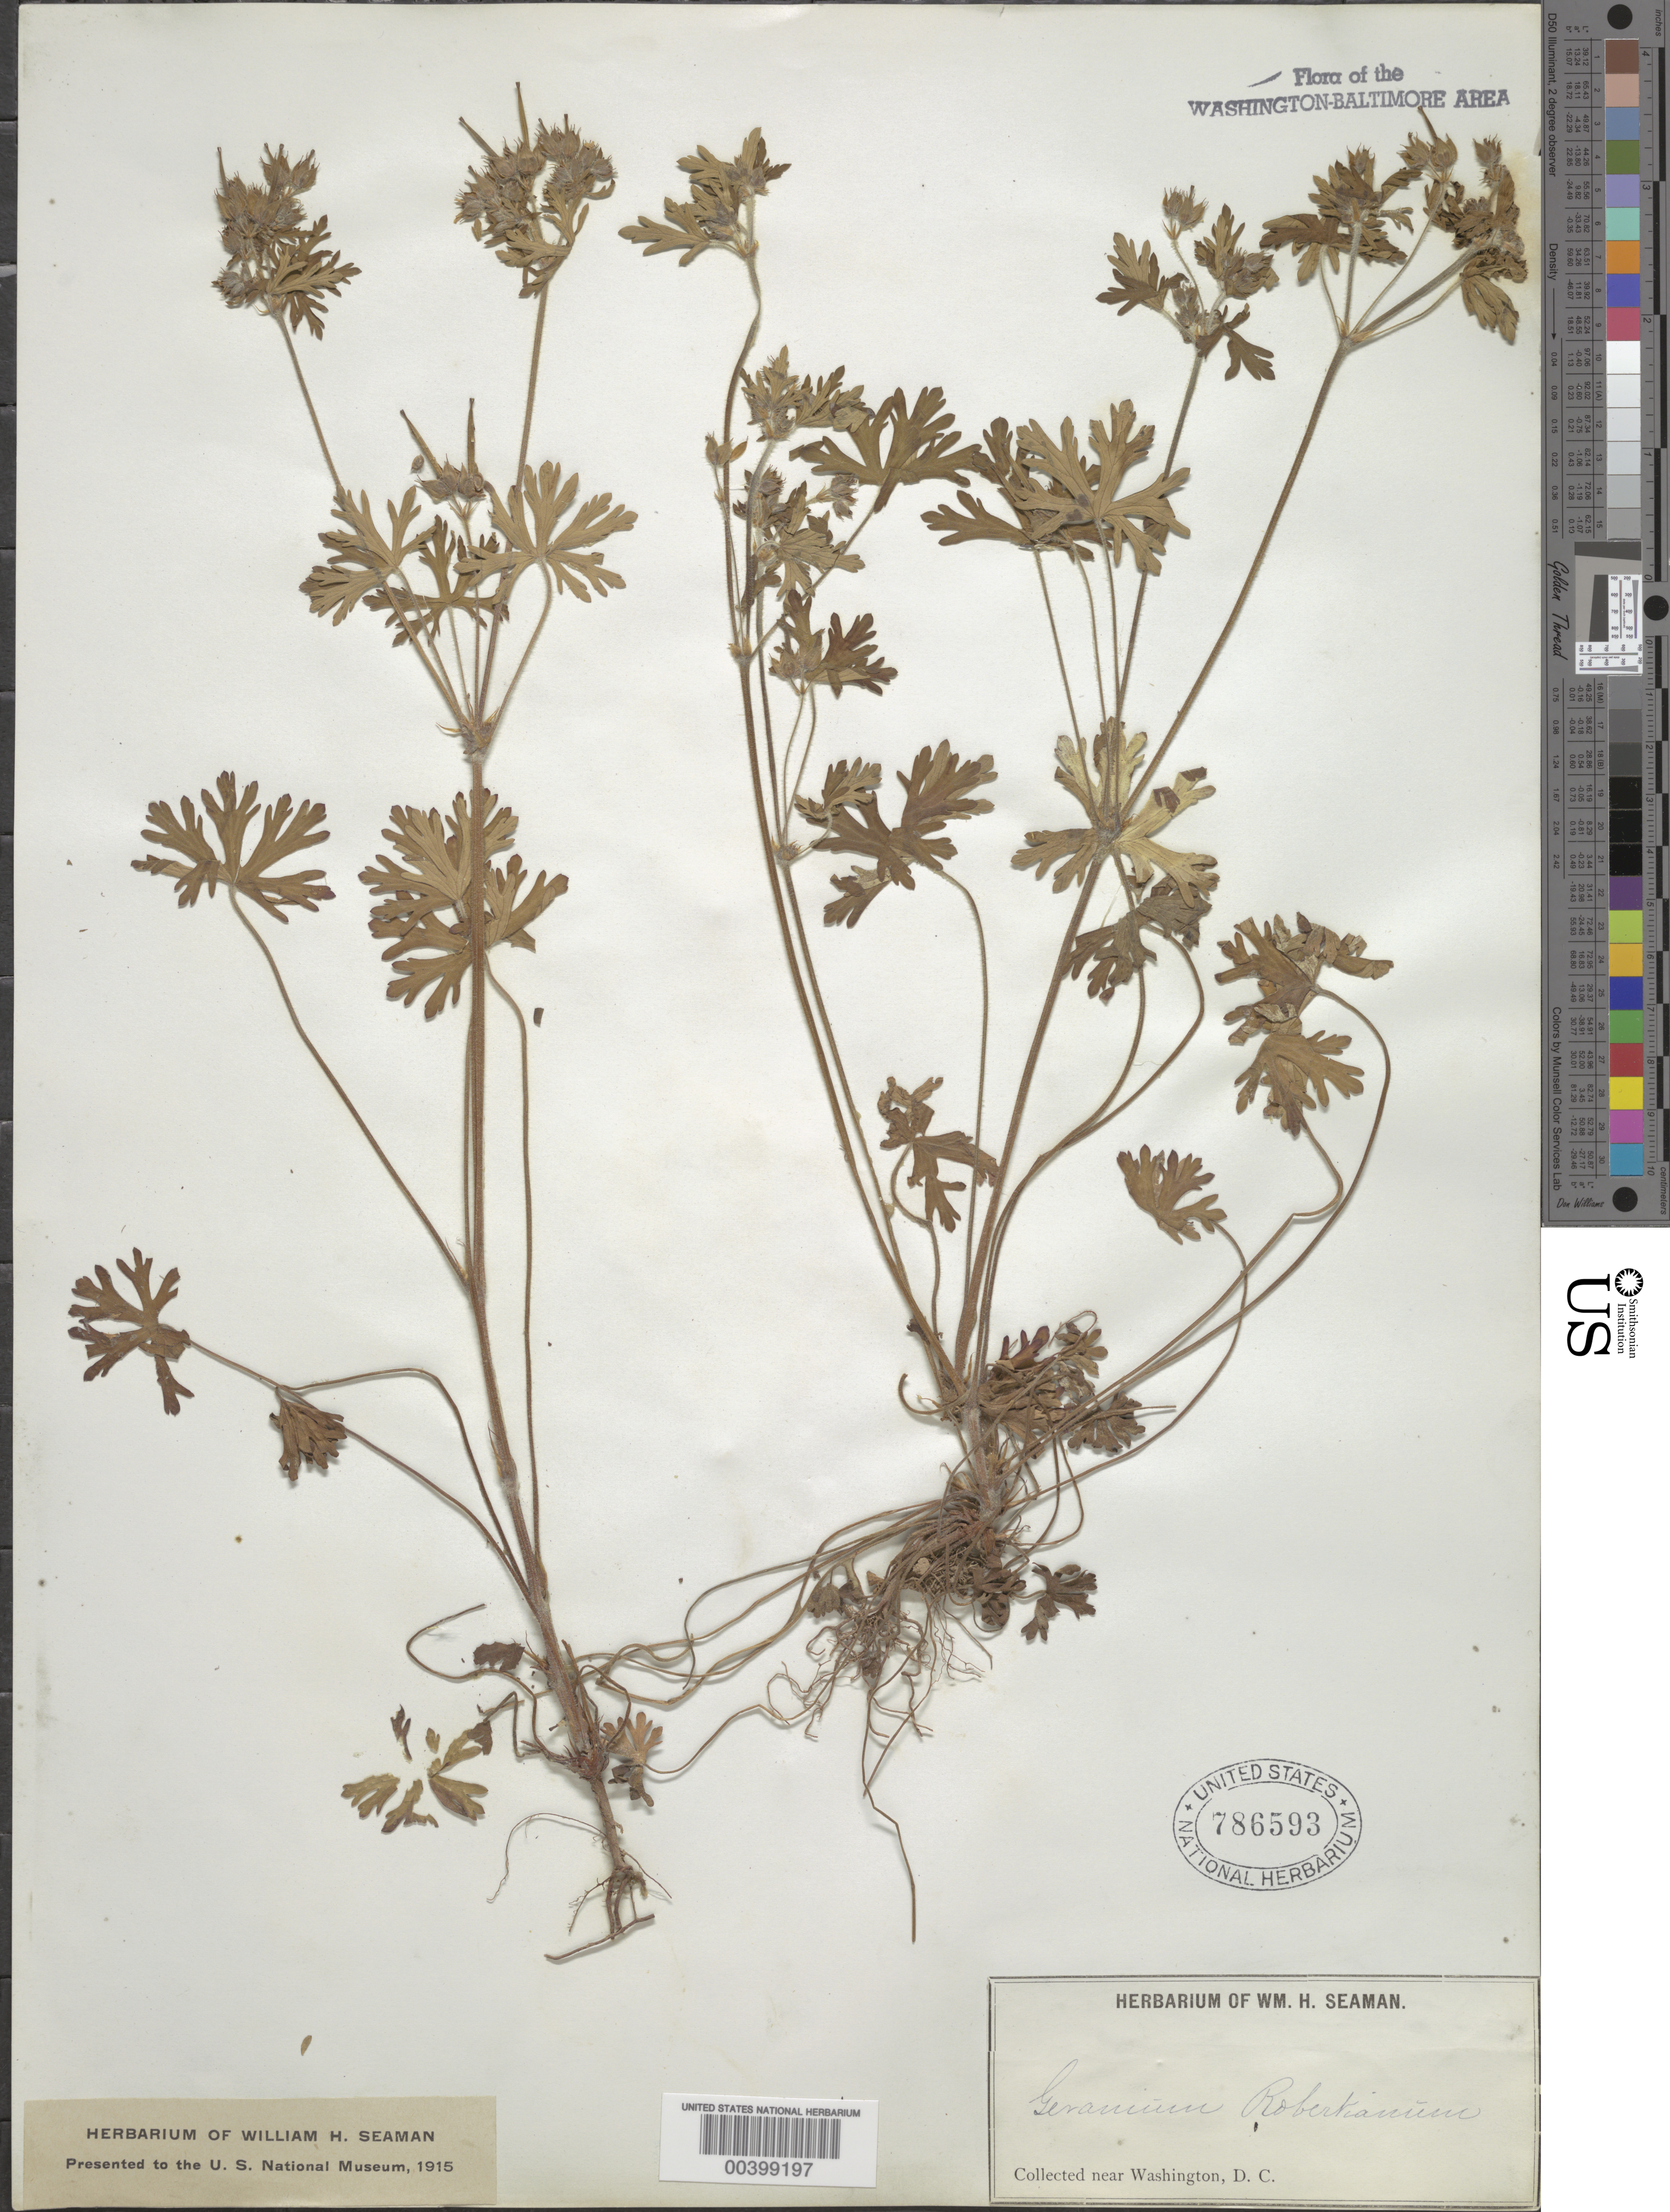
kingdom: Plantae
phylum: Tracheophyta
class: Magnoliopsida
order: Geraniales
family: Geraniaceae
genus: Geranium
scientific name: Geranium carolinianum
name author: L.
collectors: W. Seaman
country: United States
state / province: District of Columbia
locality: Washington DC area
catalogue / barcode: US 786593